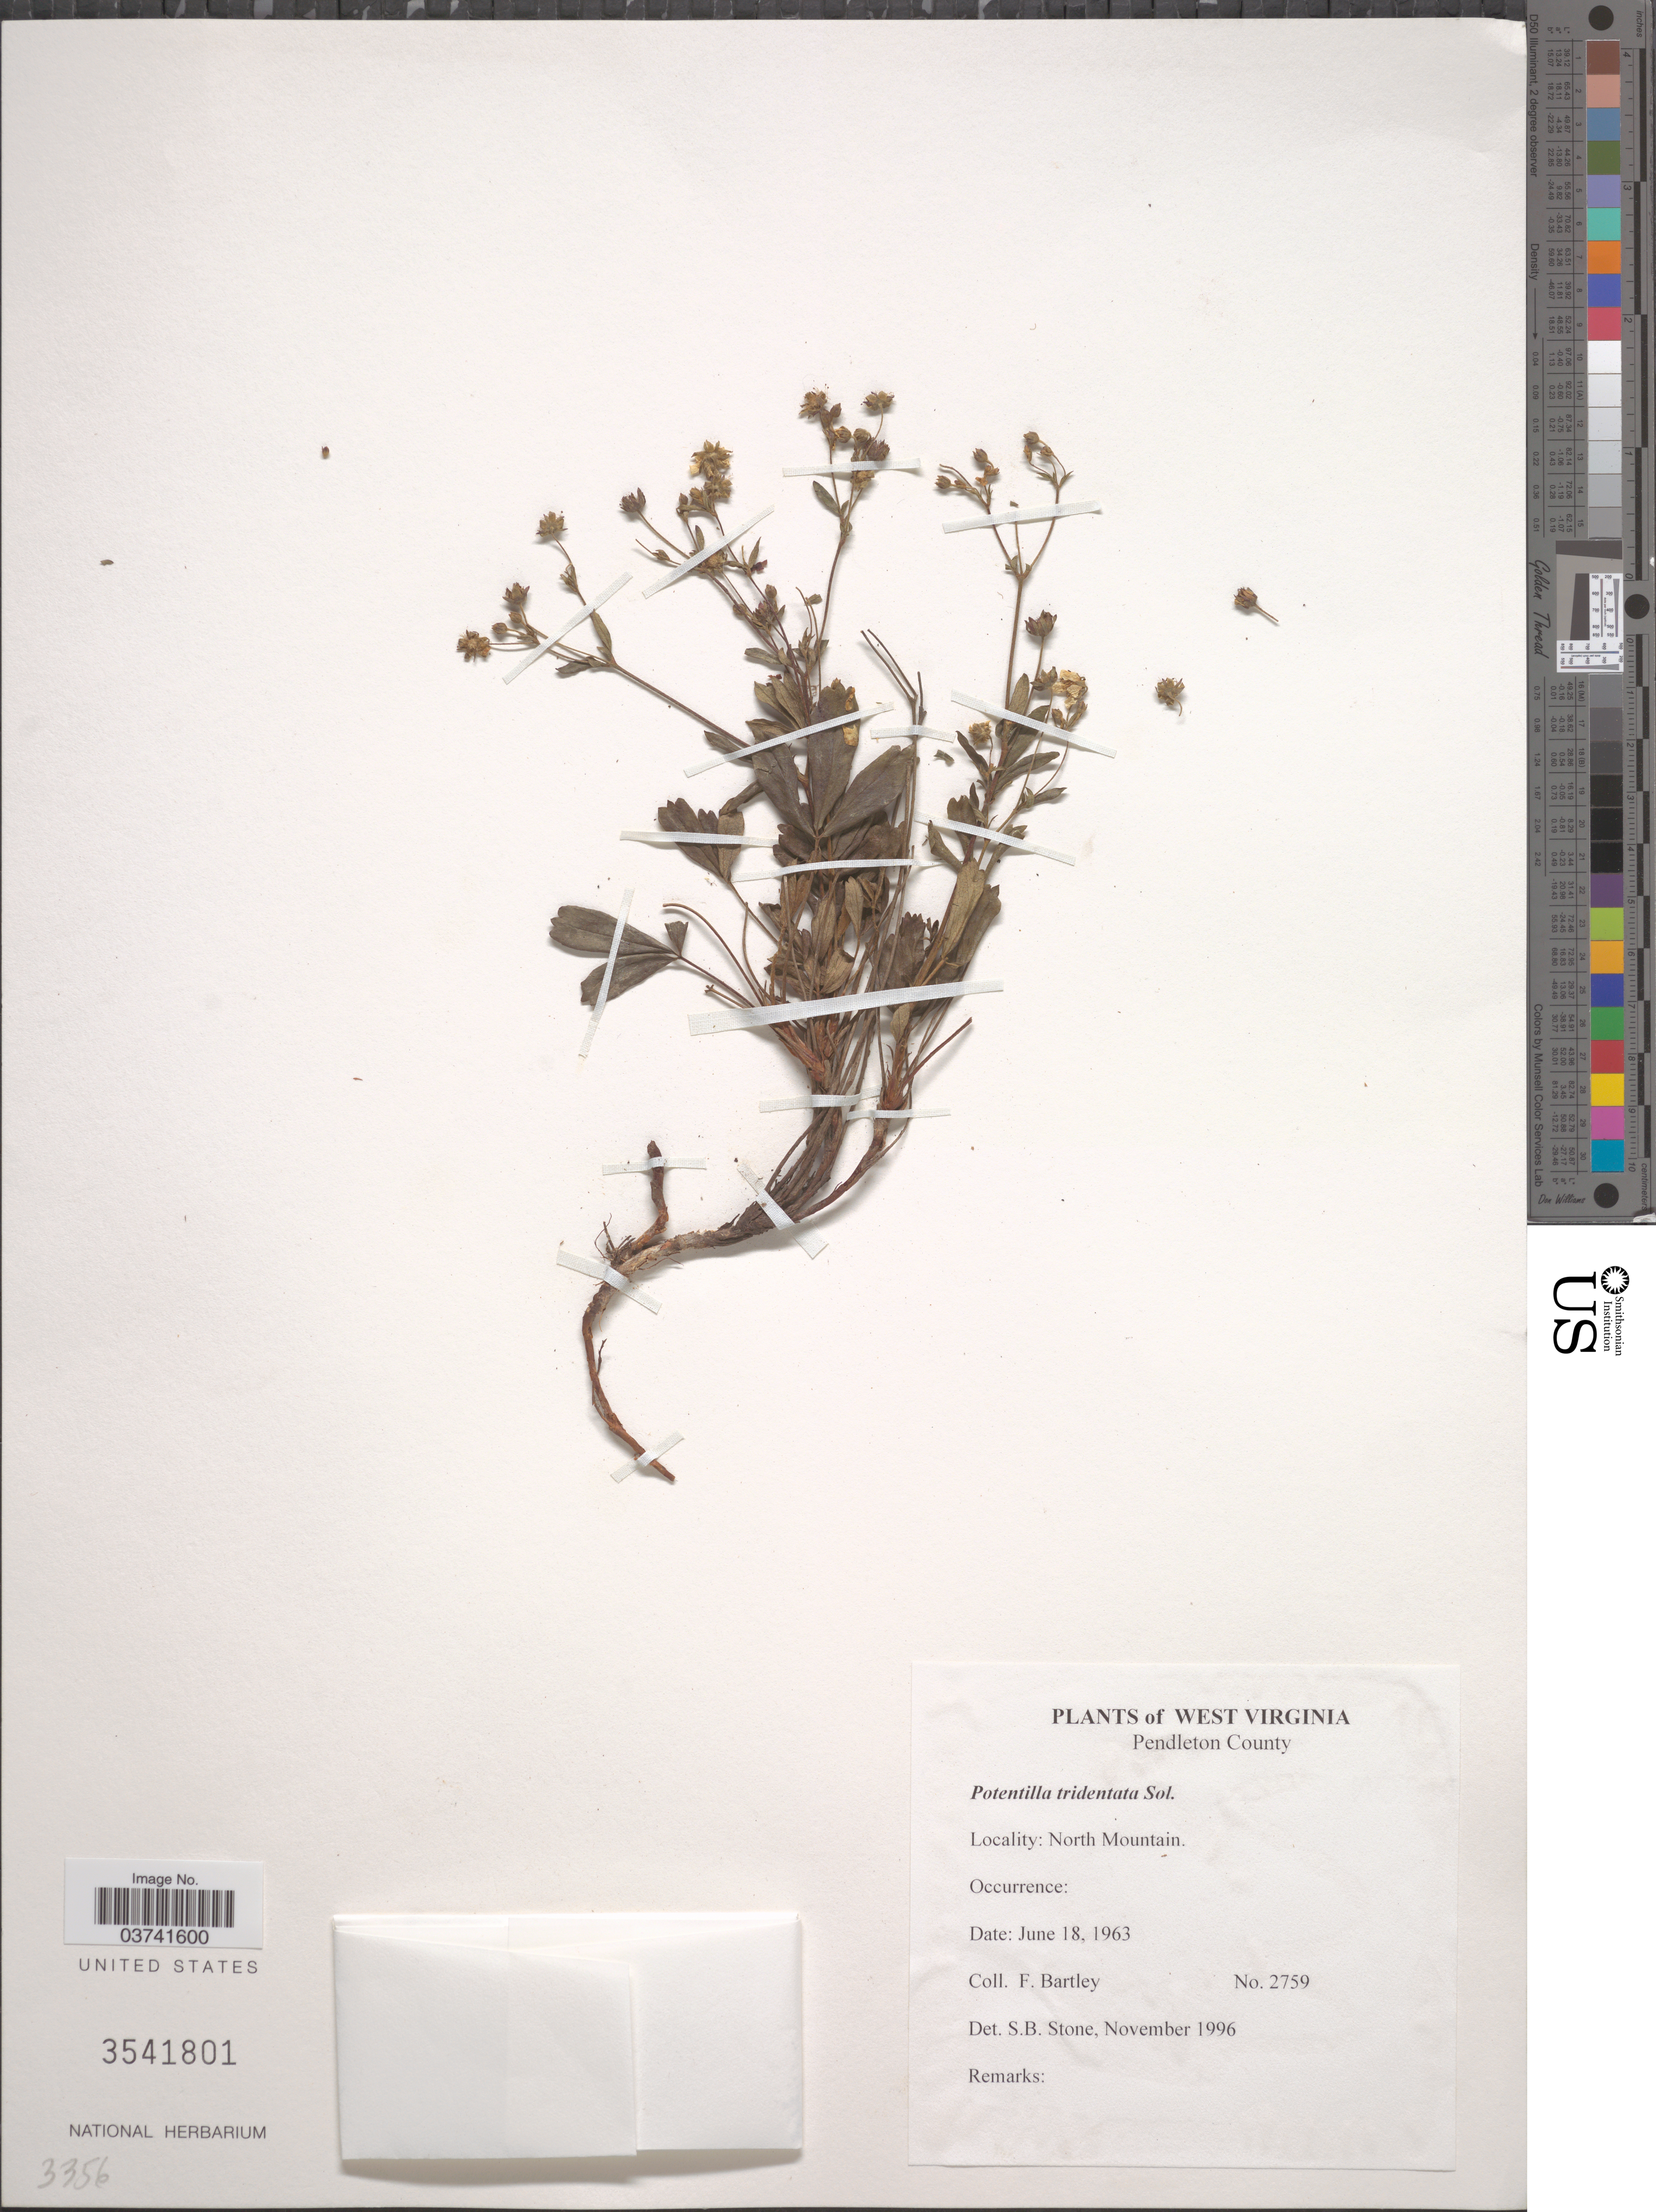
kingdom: Plantae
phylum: Tracheophyta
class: Magnoliopsida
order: Rosales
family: Rosaceae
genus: Potentilla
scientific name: Potentilla tridentata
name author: Aiton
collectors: F. Bartley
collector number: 2759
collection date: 1963-06-18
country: United States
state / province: West Virginia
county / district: Pendleton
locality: Pendleton County. North Mountain.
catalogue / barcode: US 3541801